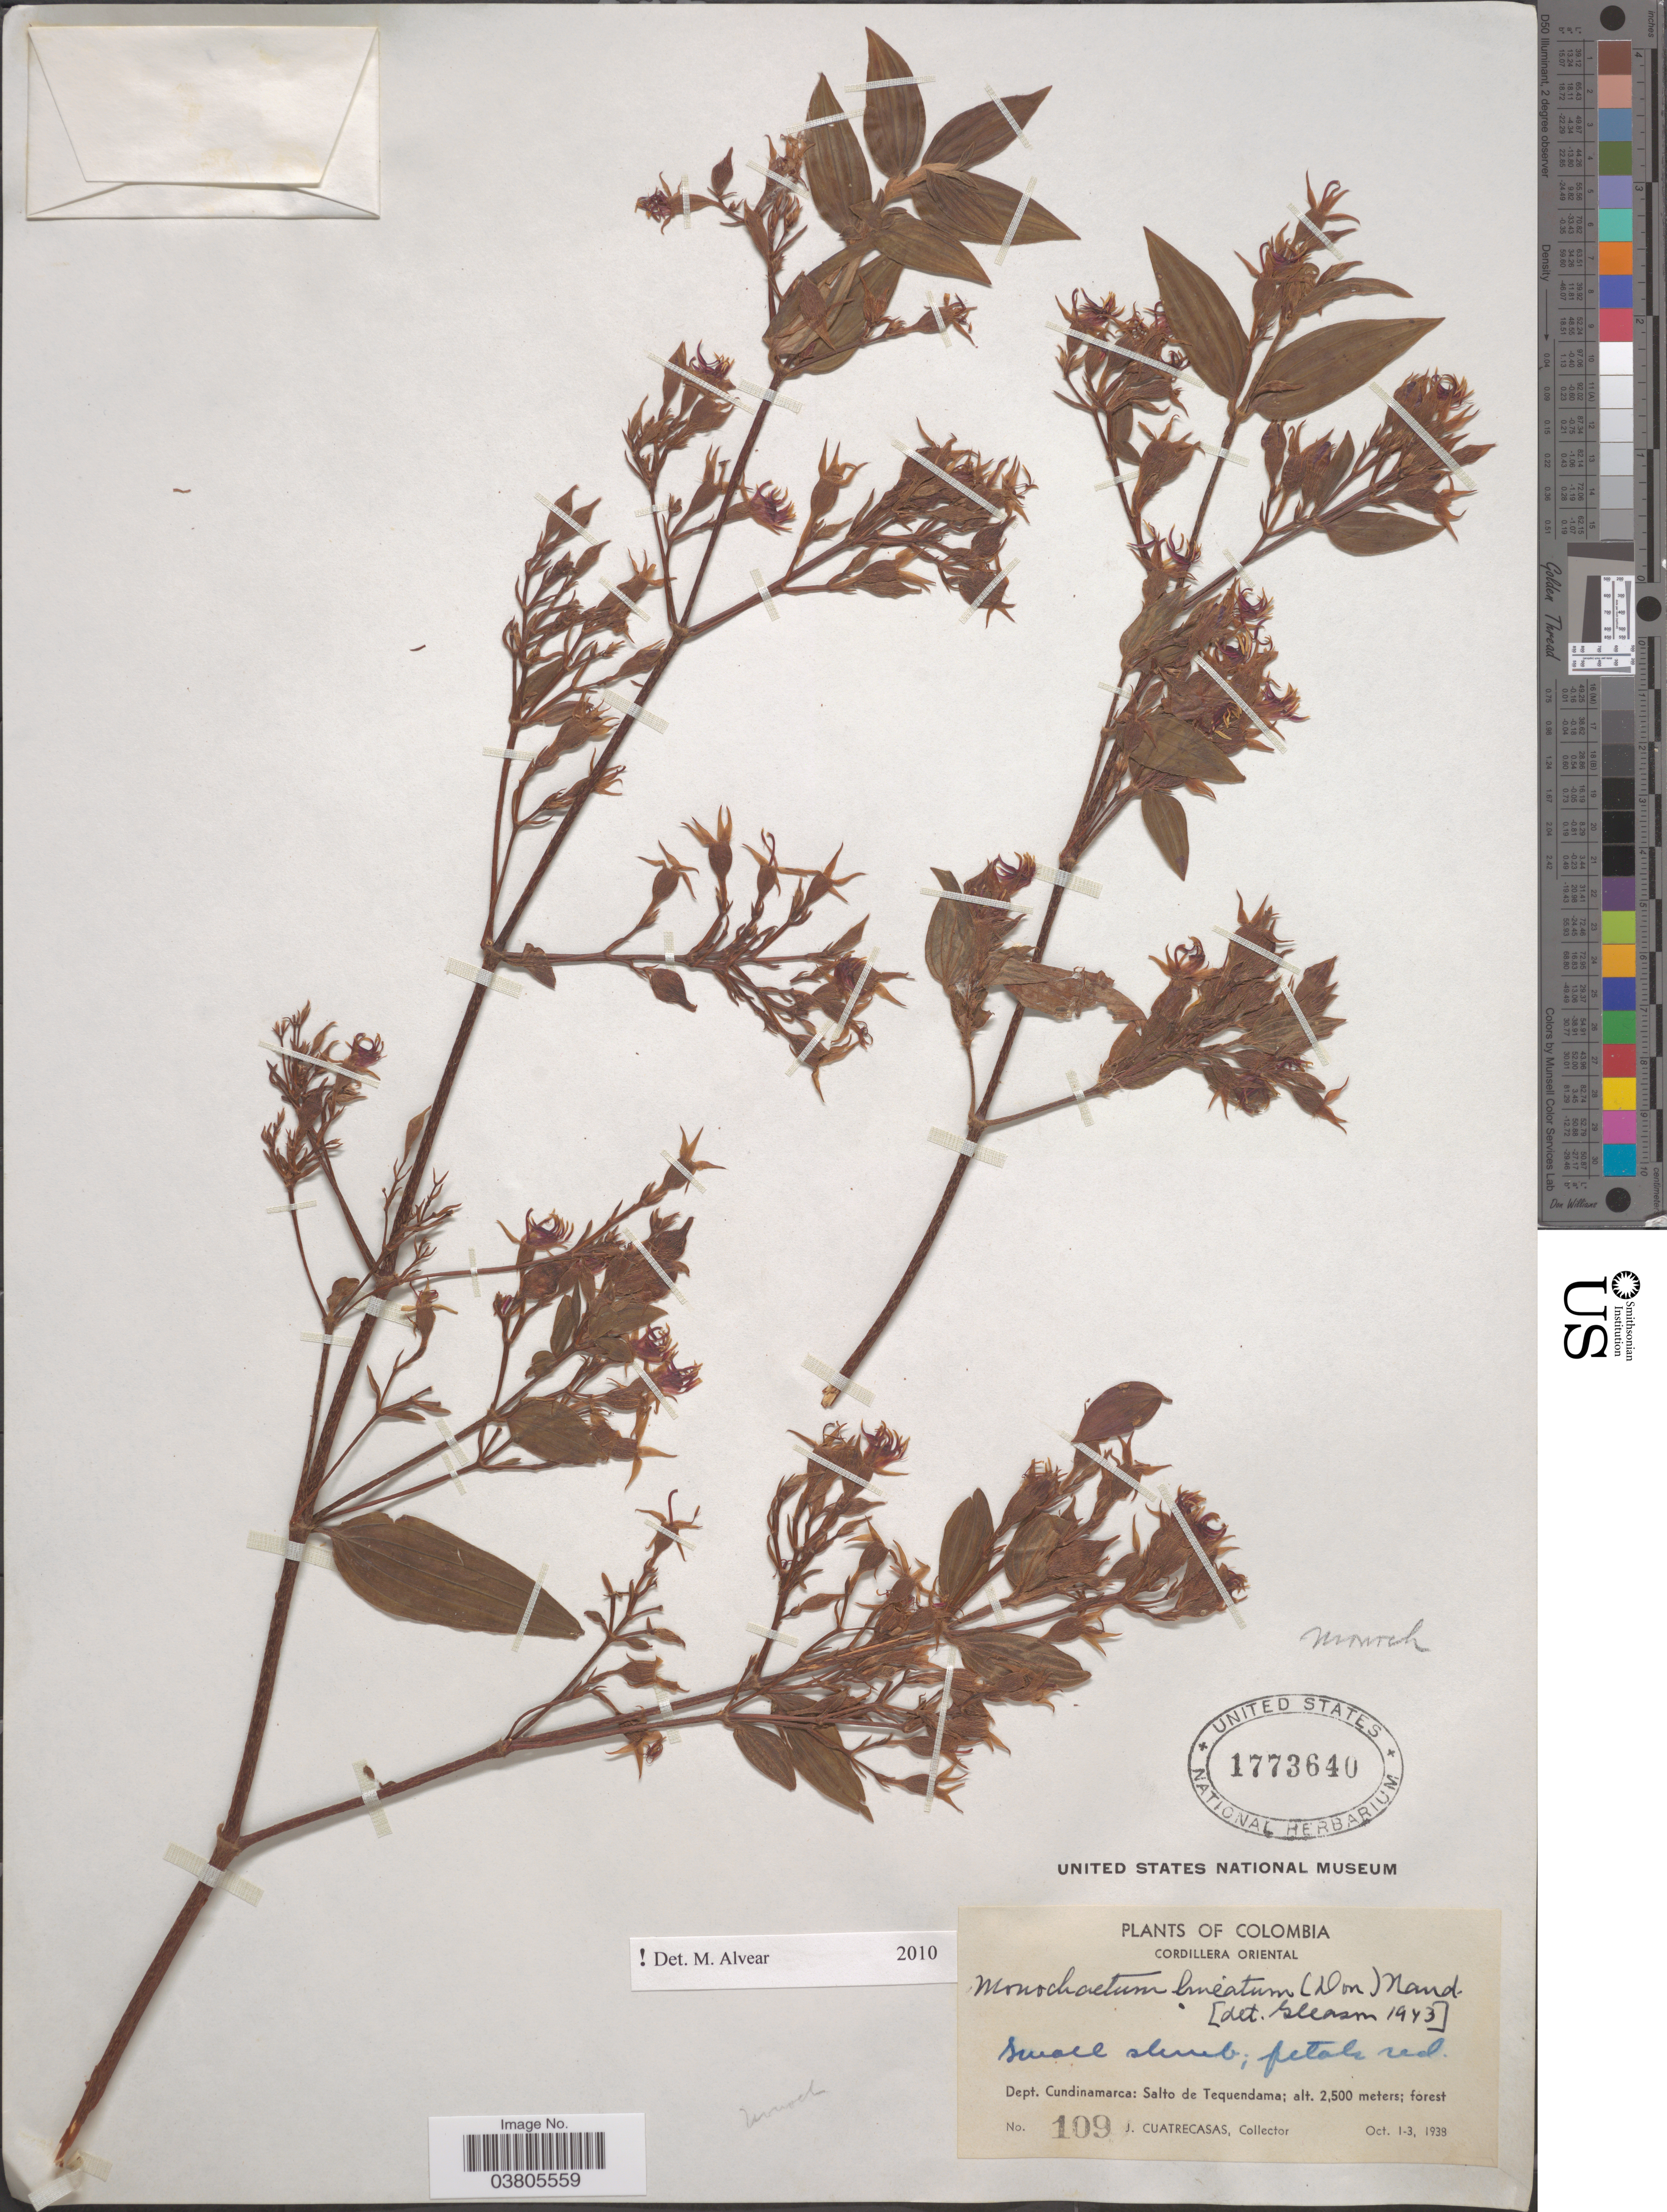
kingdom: Plantae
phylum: Tracheophyta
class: Magnoliopsida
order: Myrtales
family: Melastomataceae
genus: Monochaetum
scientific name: Monochaetum lineatum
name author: (D. Don) Naudin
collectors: J. Cuatrecasas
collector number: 109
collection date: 1938-10-01/1938-10-03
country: Colombia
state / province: Cundinamarca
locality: Cordillera Oriental. Dept. Cundinamarca: Salto de Tequendama.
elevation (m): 2500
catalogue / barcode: US 1773640